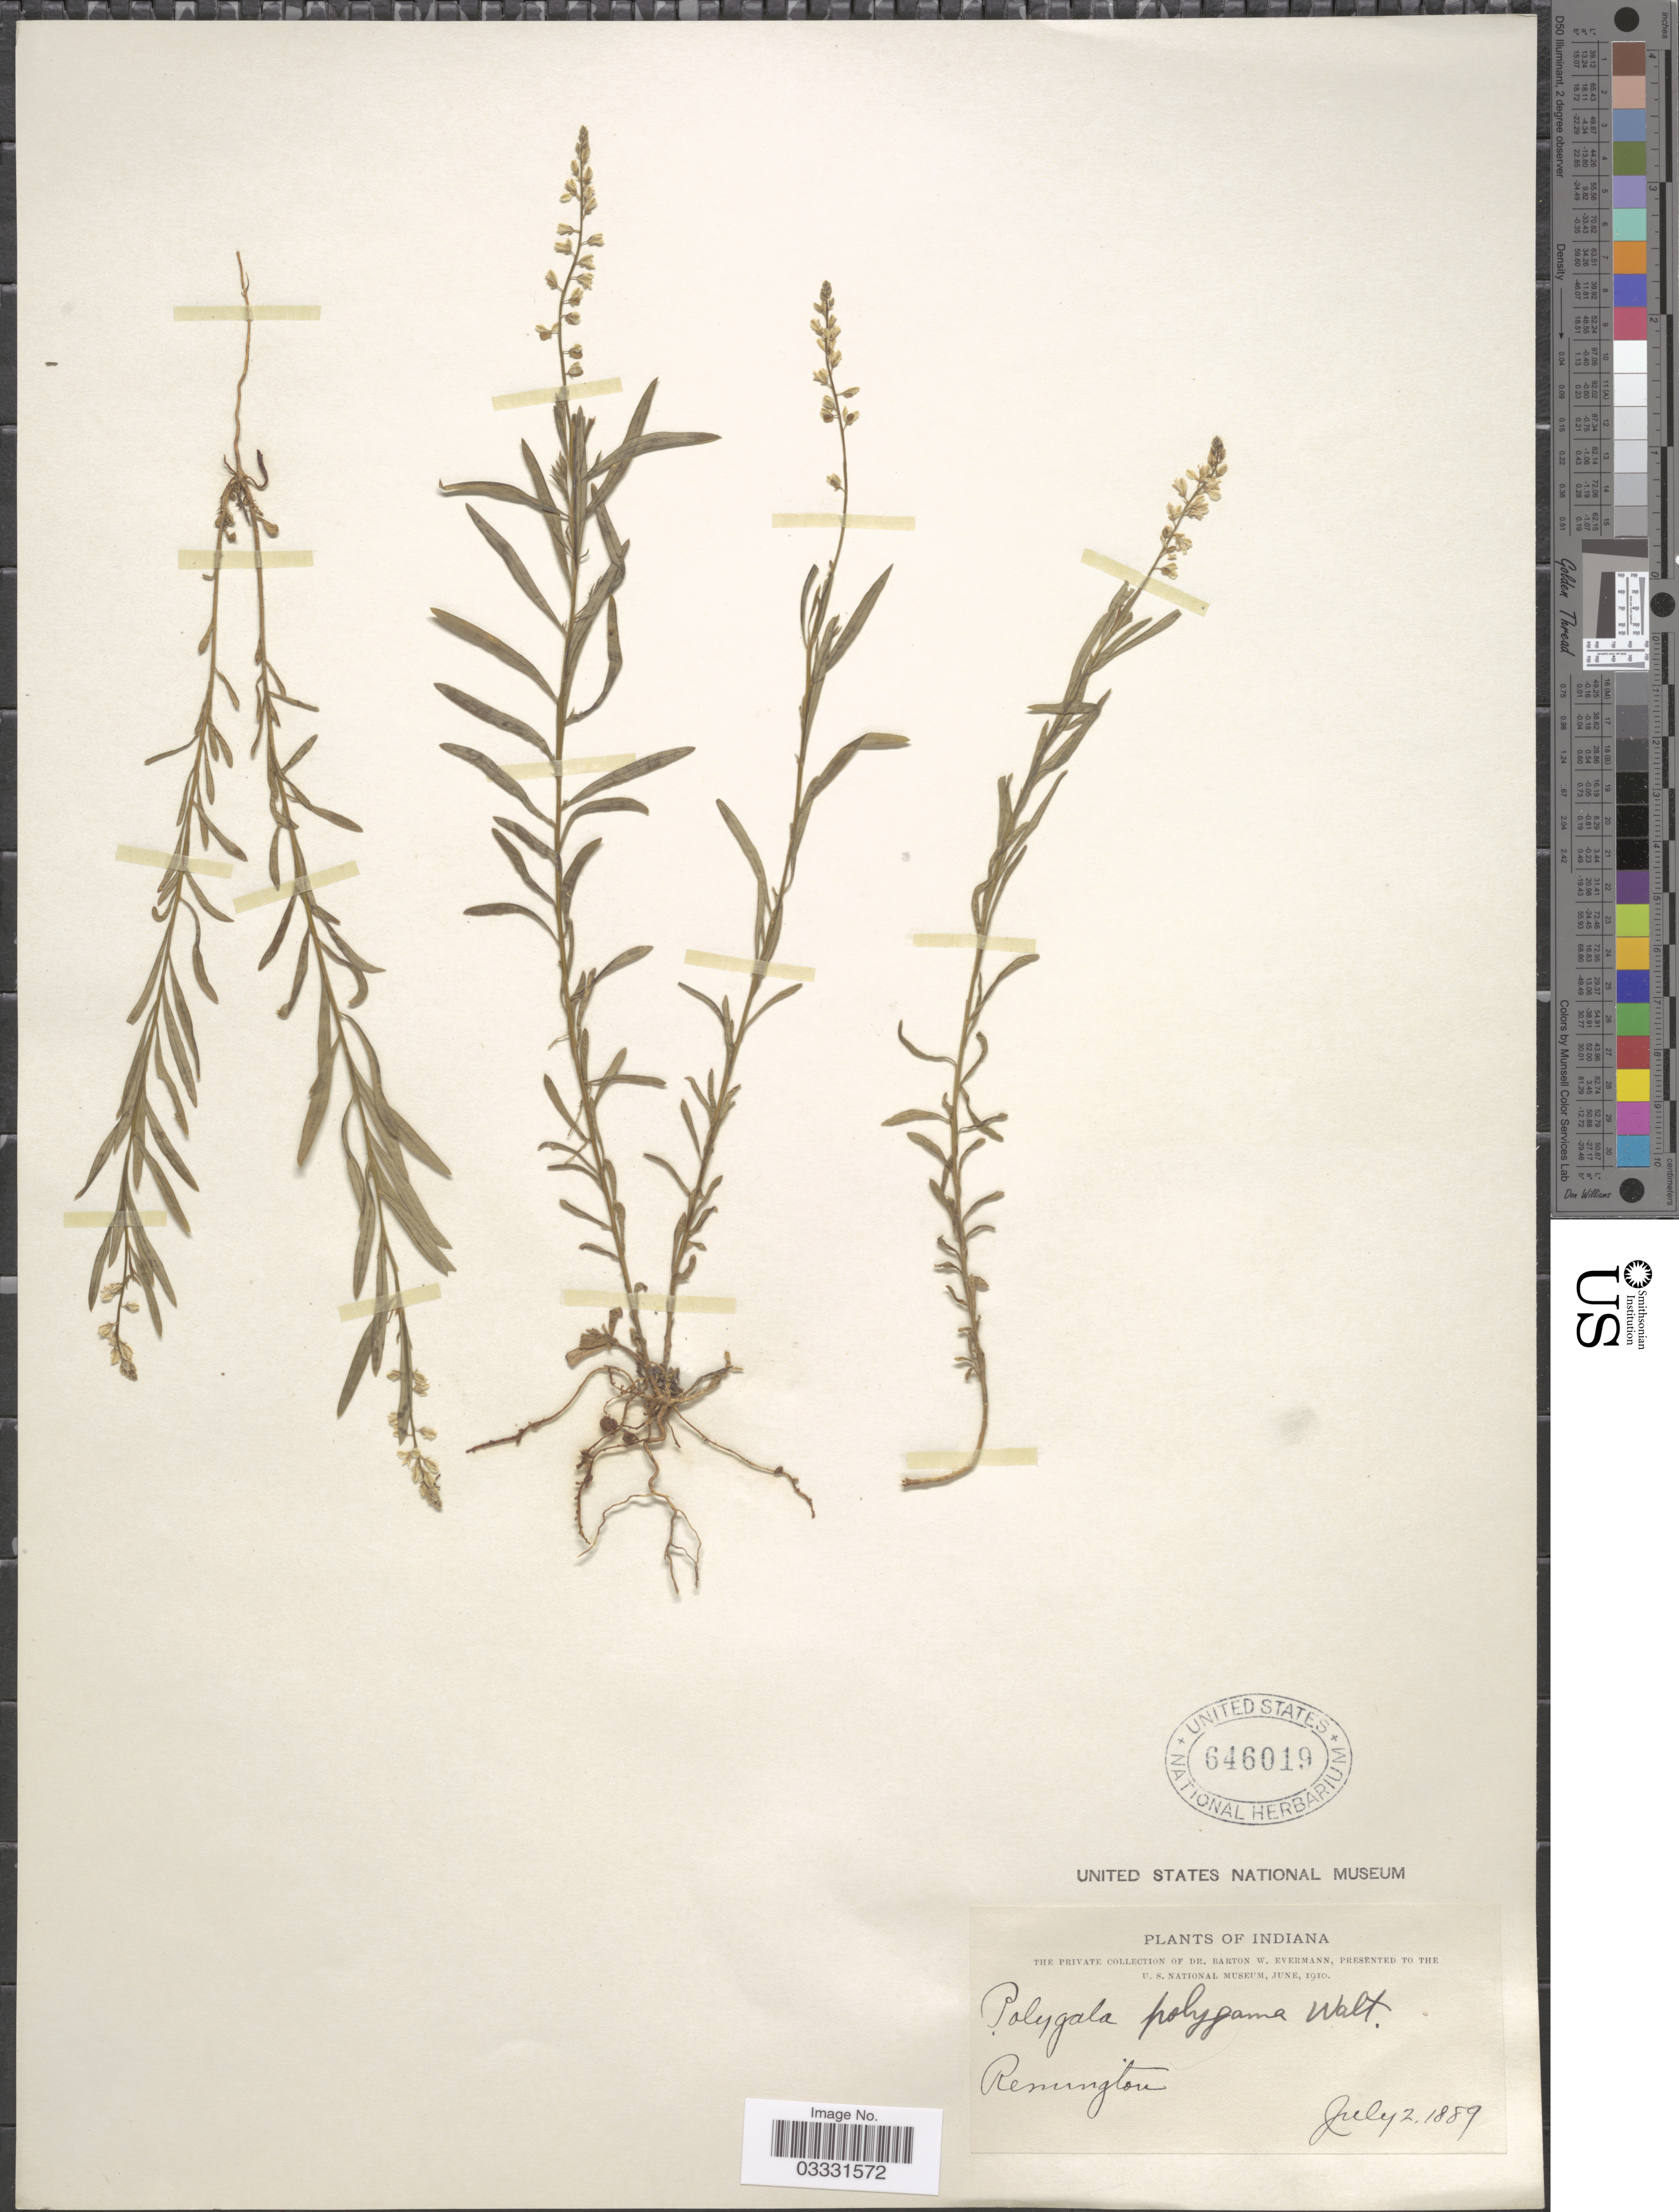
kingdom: Plantae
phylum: Tracheophyta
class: Magnoliopsida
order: Fabales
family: Polygalaceae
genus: Polygala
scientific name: Polygala polygama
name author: Walter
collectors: B. W. Evermann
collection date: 1889-07-02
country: United States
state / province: Indiana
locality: Remington.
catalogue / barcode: US 646019